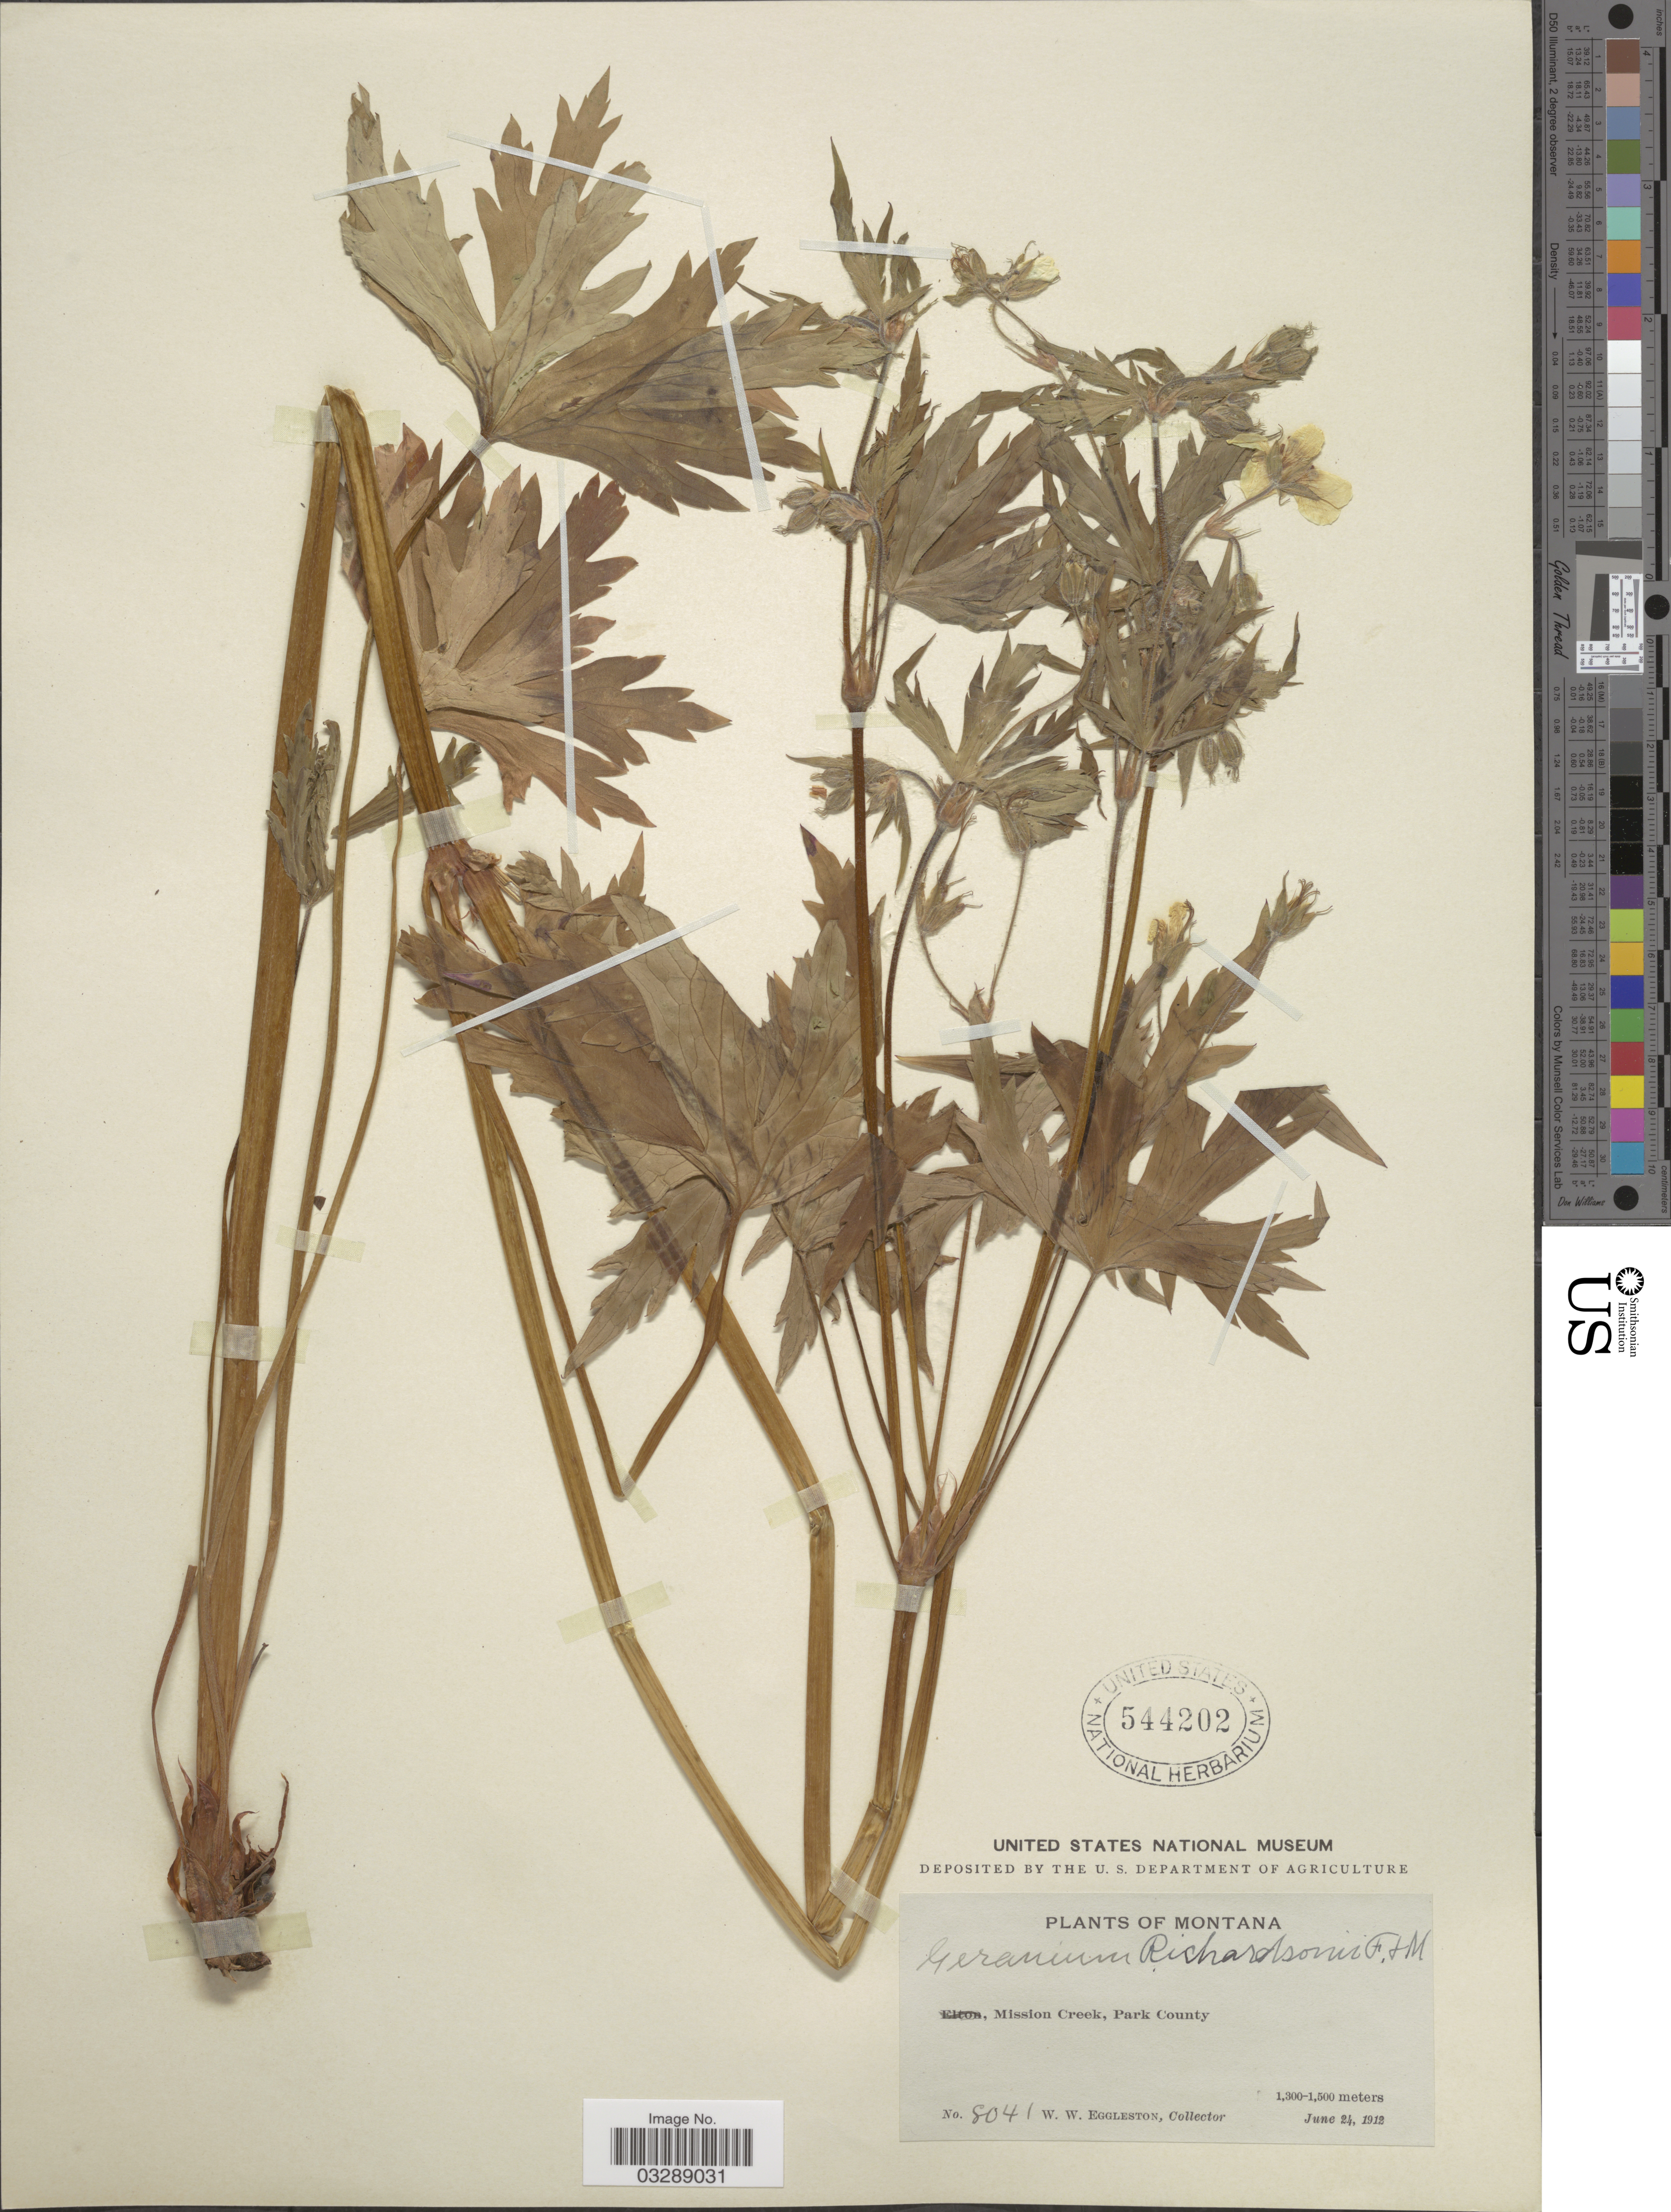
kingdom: Plantae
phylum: Tracheophyta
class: Magnoliopsida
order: Geraniales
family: Geraniaceae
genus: Geranium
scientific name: Geranium richardsonii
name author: Fisch. & Trautv.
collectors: W. W. Eggleston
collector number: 8041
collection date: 1912-06-24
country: United States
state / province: Montana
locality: Mission Creek, Park County.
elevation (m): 1300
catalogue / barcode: US 544202